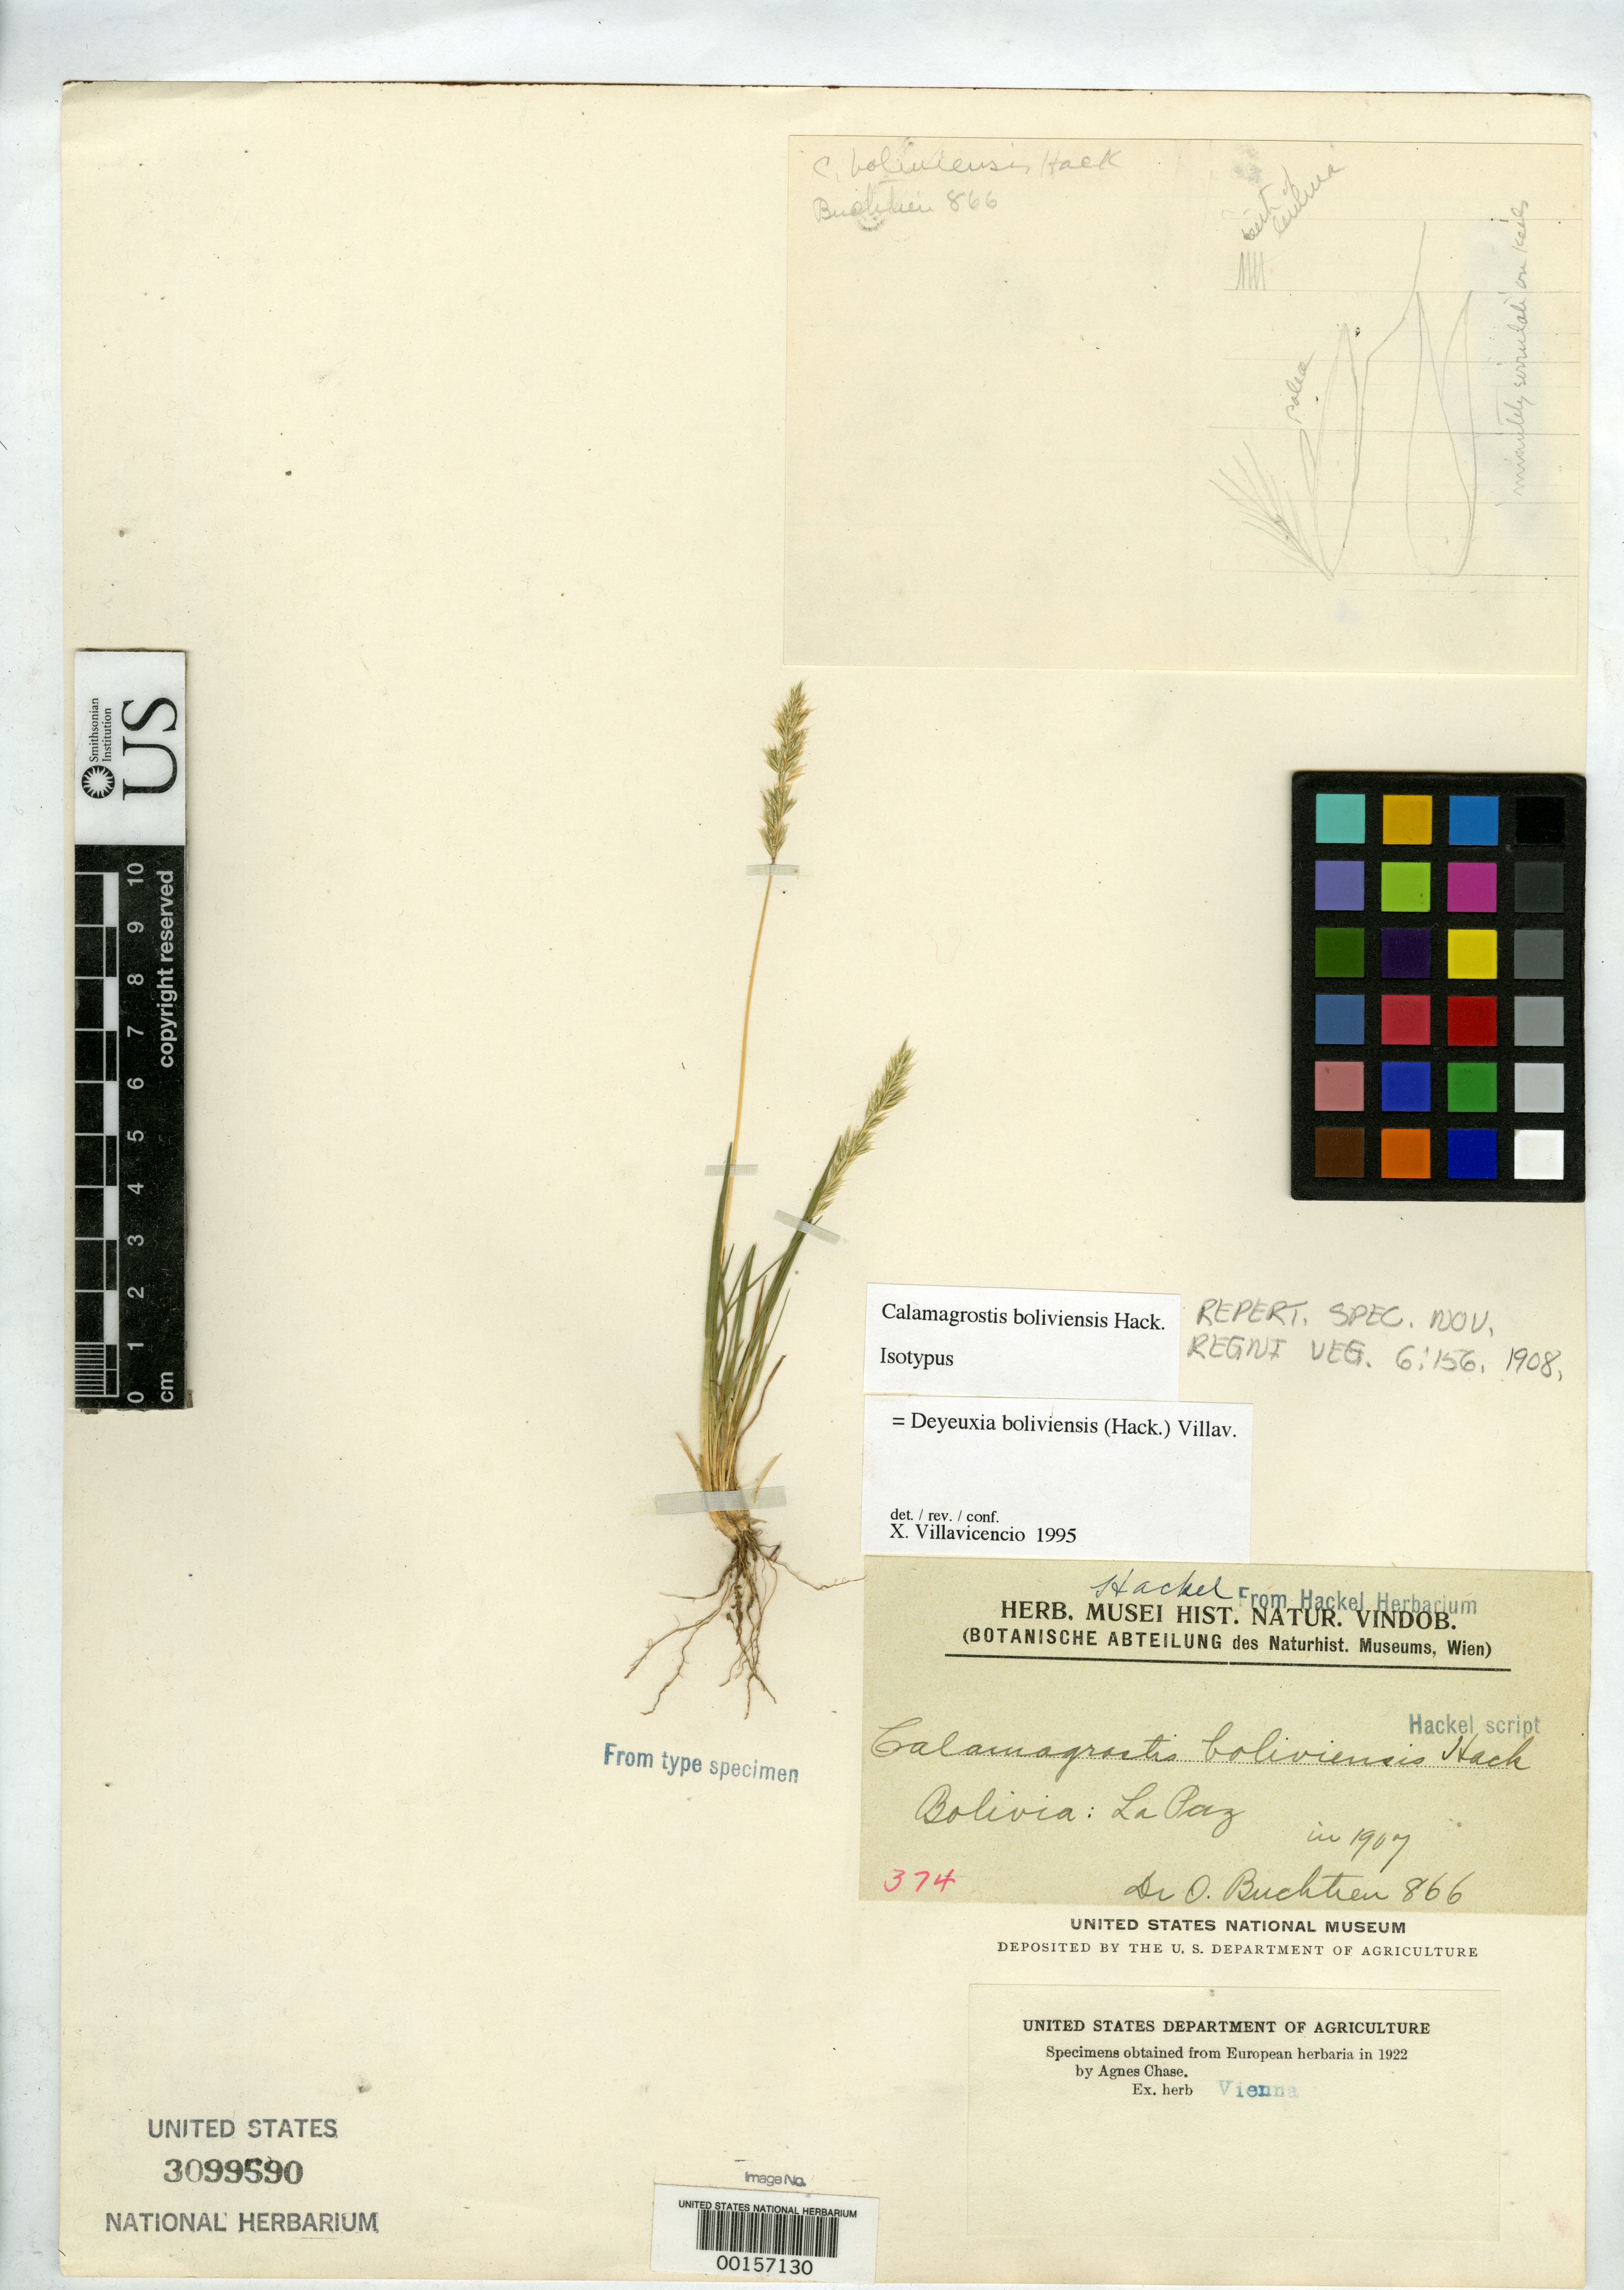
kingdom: Plantae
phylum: Tracheophyta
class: Liliopsida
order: Poales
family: Poaceae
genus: Calamagrostis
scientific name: Calamagrostis boliviensis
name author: Hack.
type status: Isotype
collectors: O. Buchtien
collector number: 866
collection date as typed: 1907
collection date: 1907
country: Bolivia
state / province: La Paz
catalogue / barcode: US 3099590